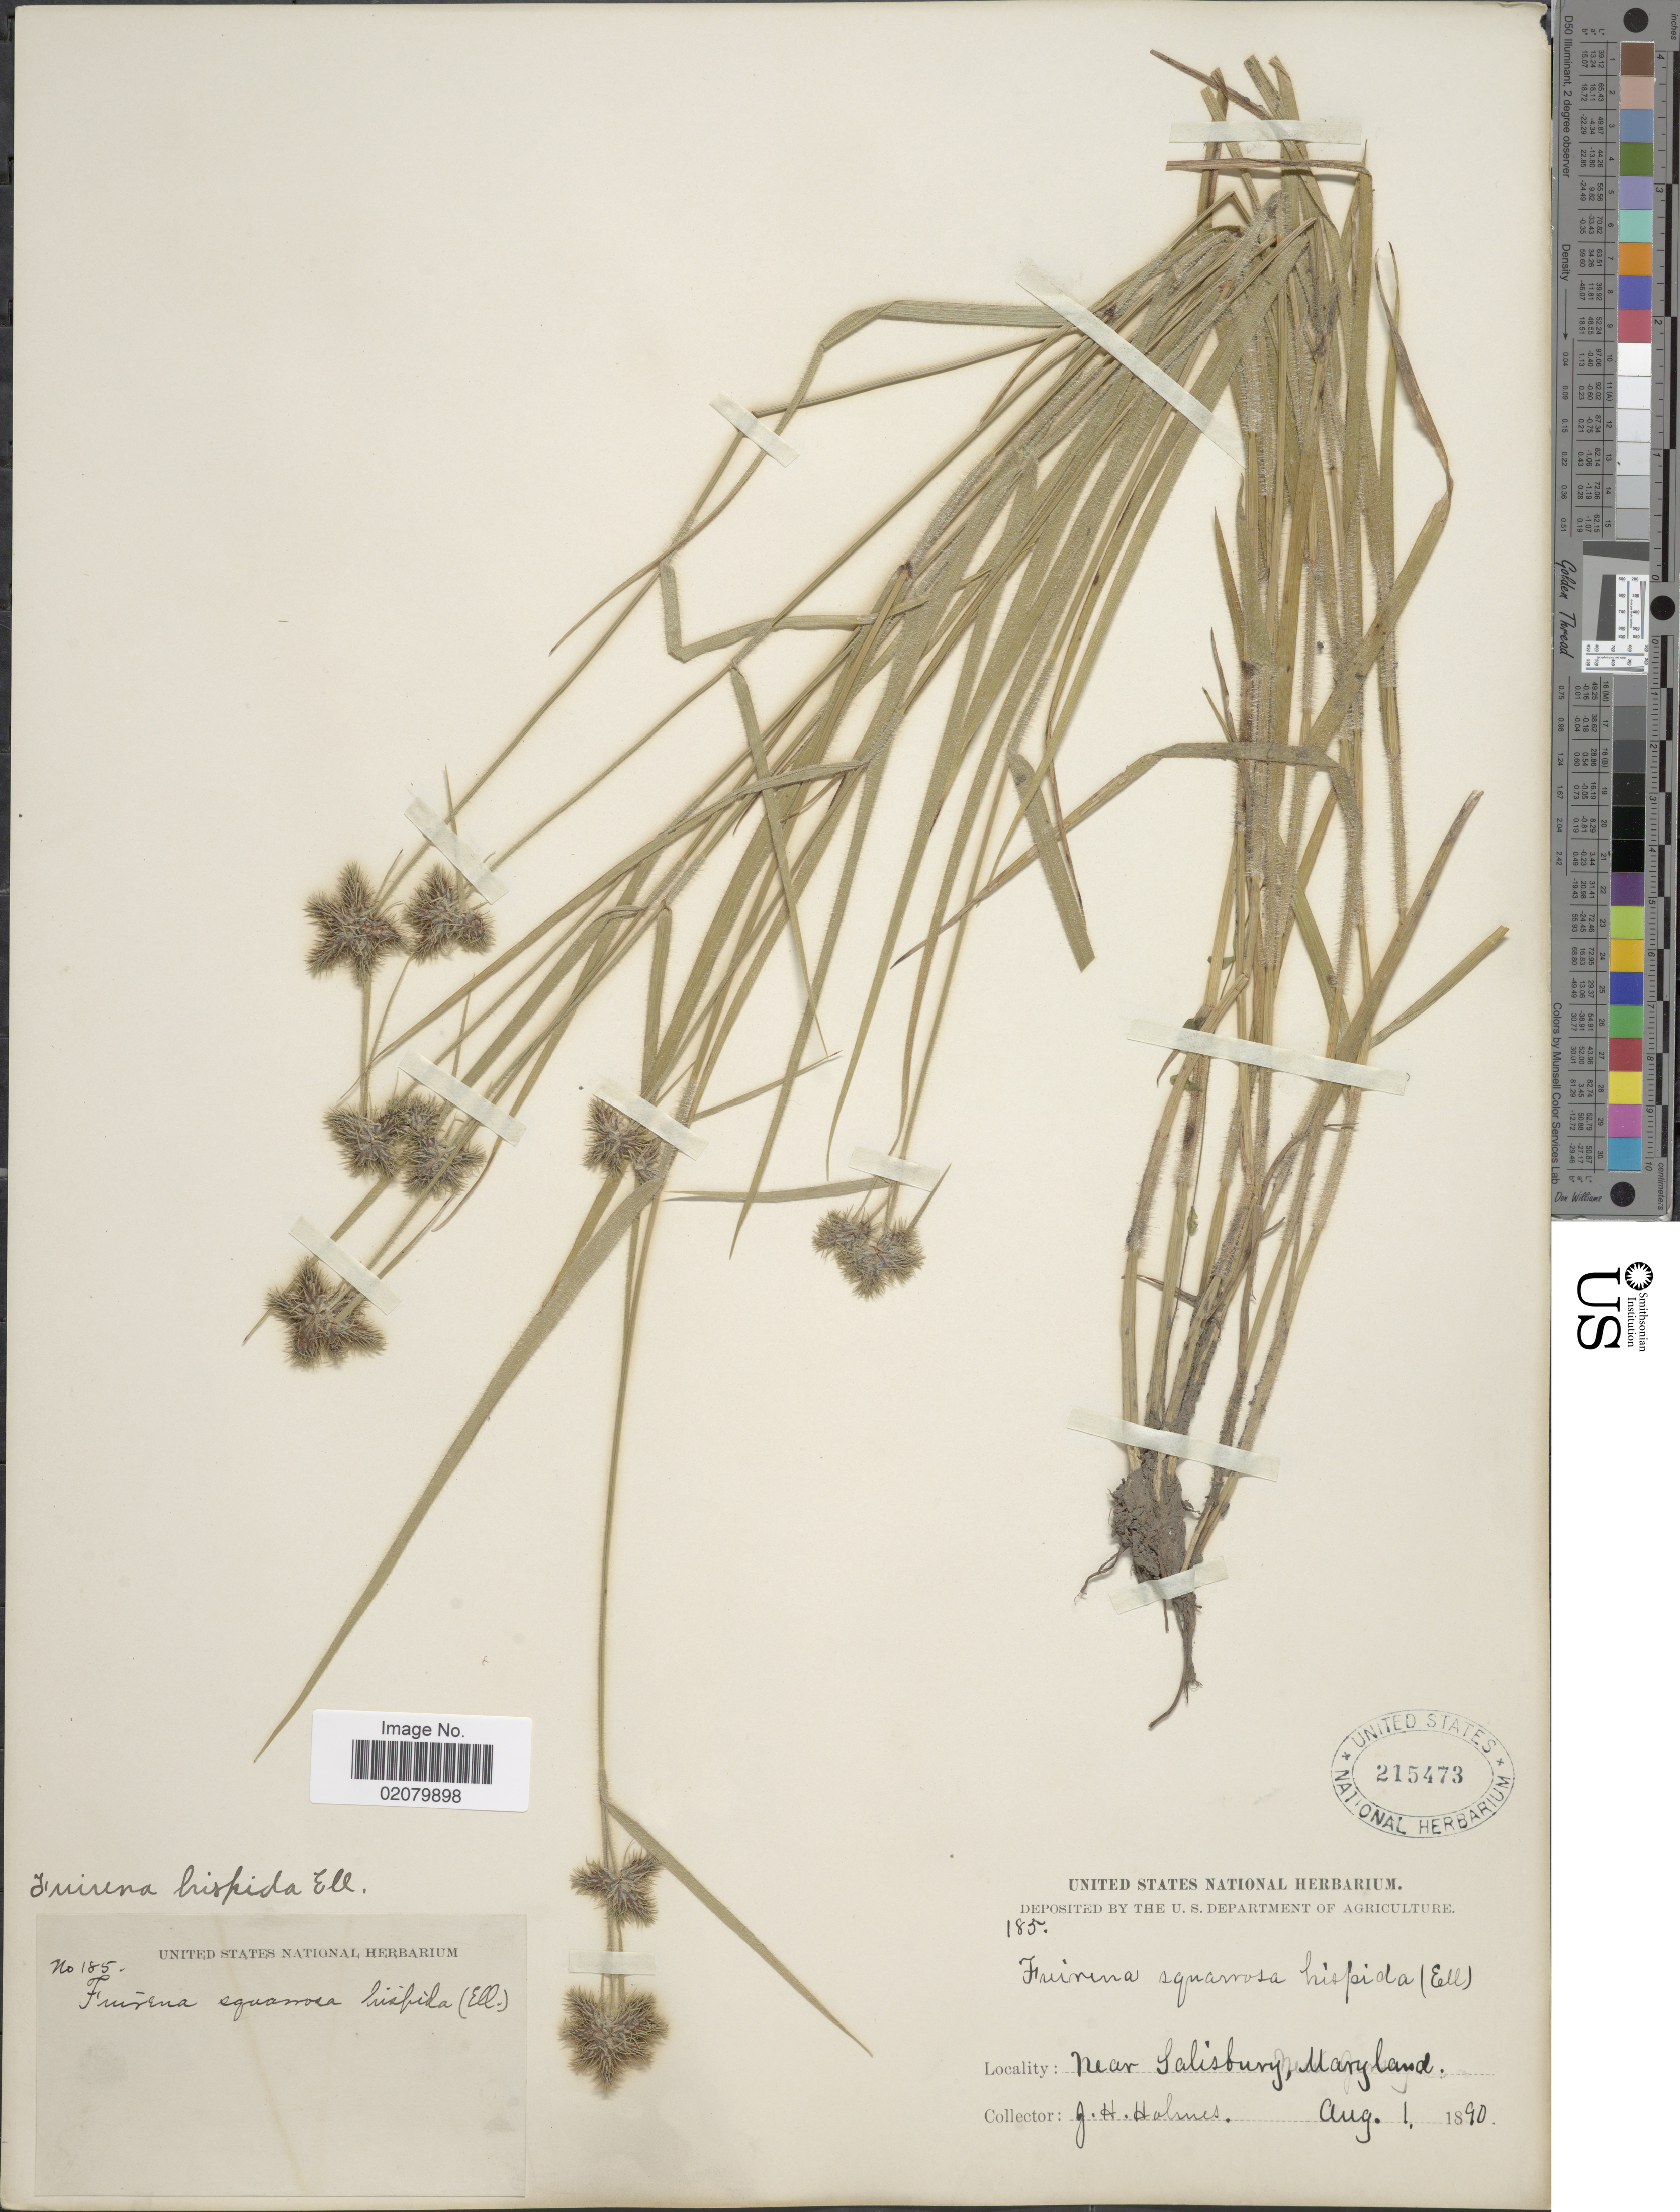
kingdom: Plantae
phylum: Tracheophyta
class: Liliopsida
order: Poales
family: Cyperaceae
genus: Fuirena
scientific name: Fuirena squarrosa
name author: Michx.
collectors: J. Holmes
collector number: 185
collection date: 1890-08-01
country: United States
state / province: Maryland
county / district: Wicomico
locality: Near Salisburg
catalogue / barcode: US 215473